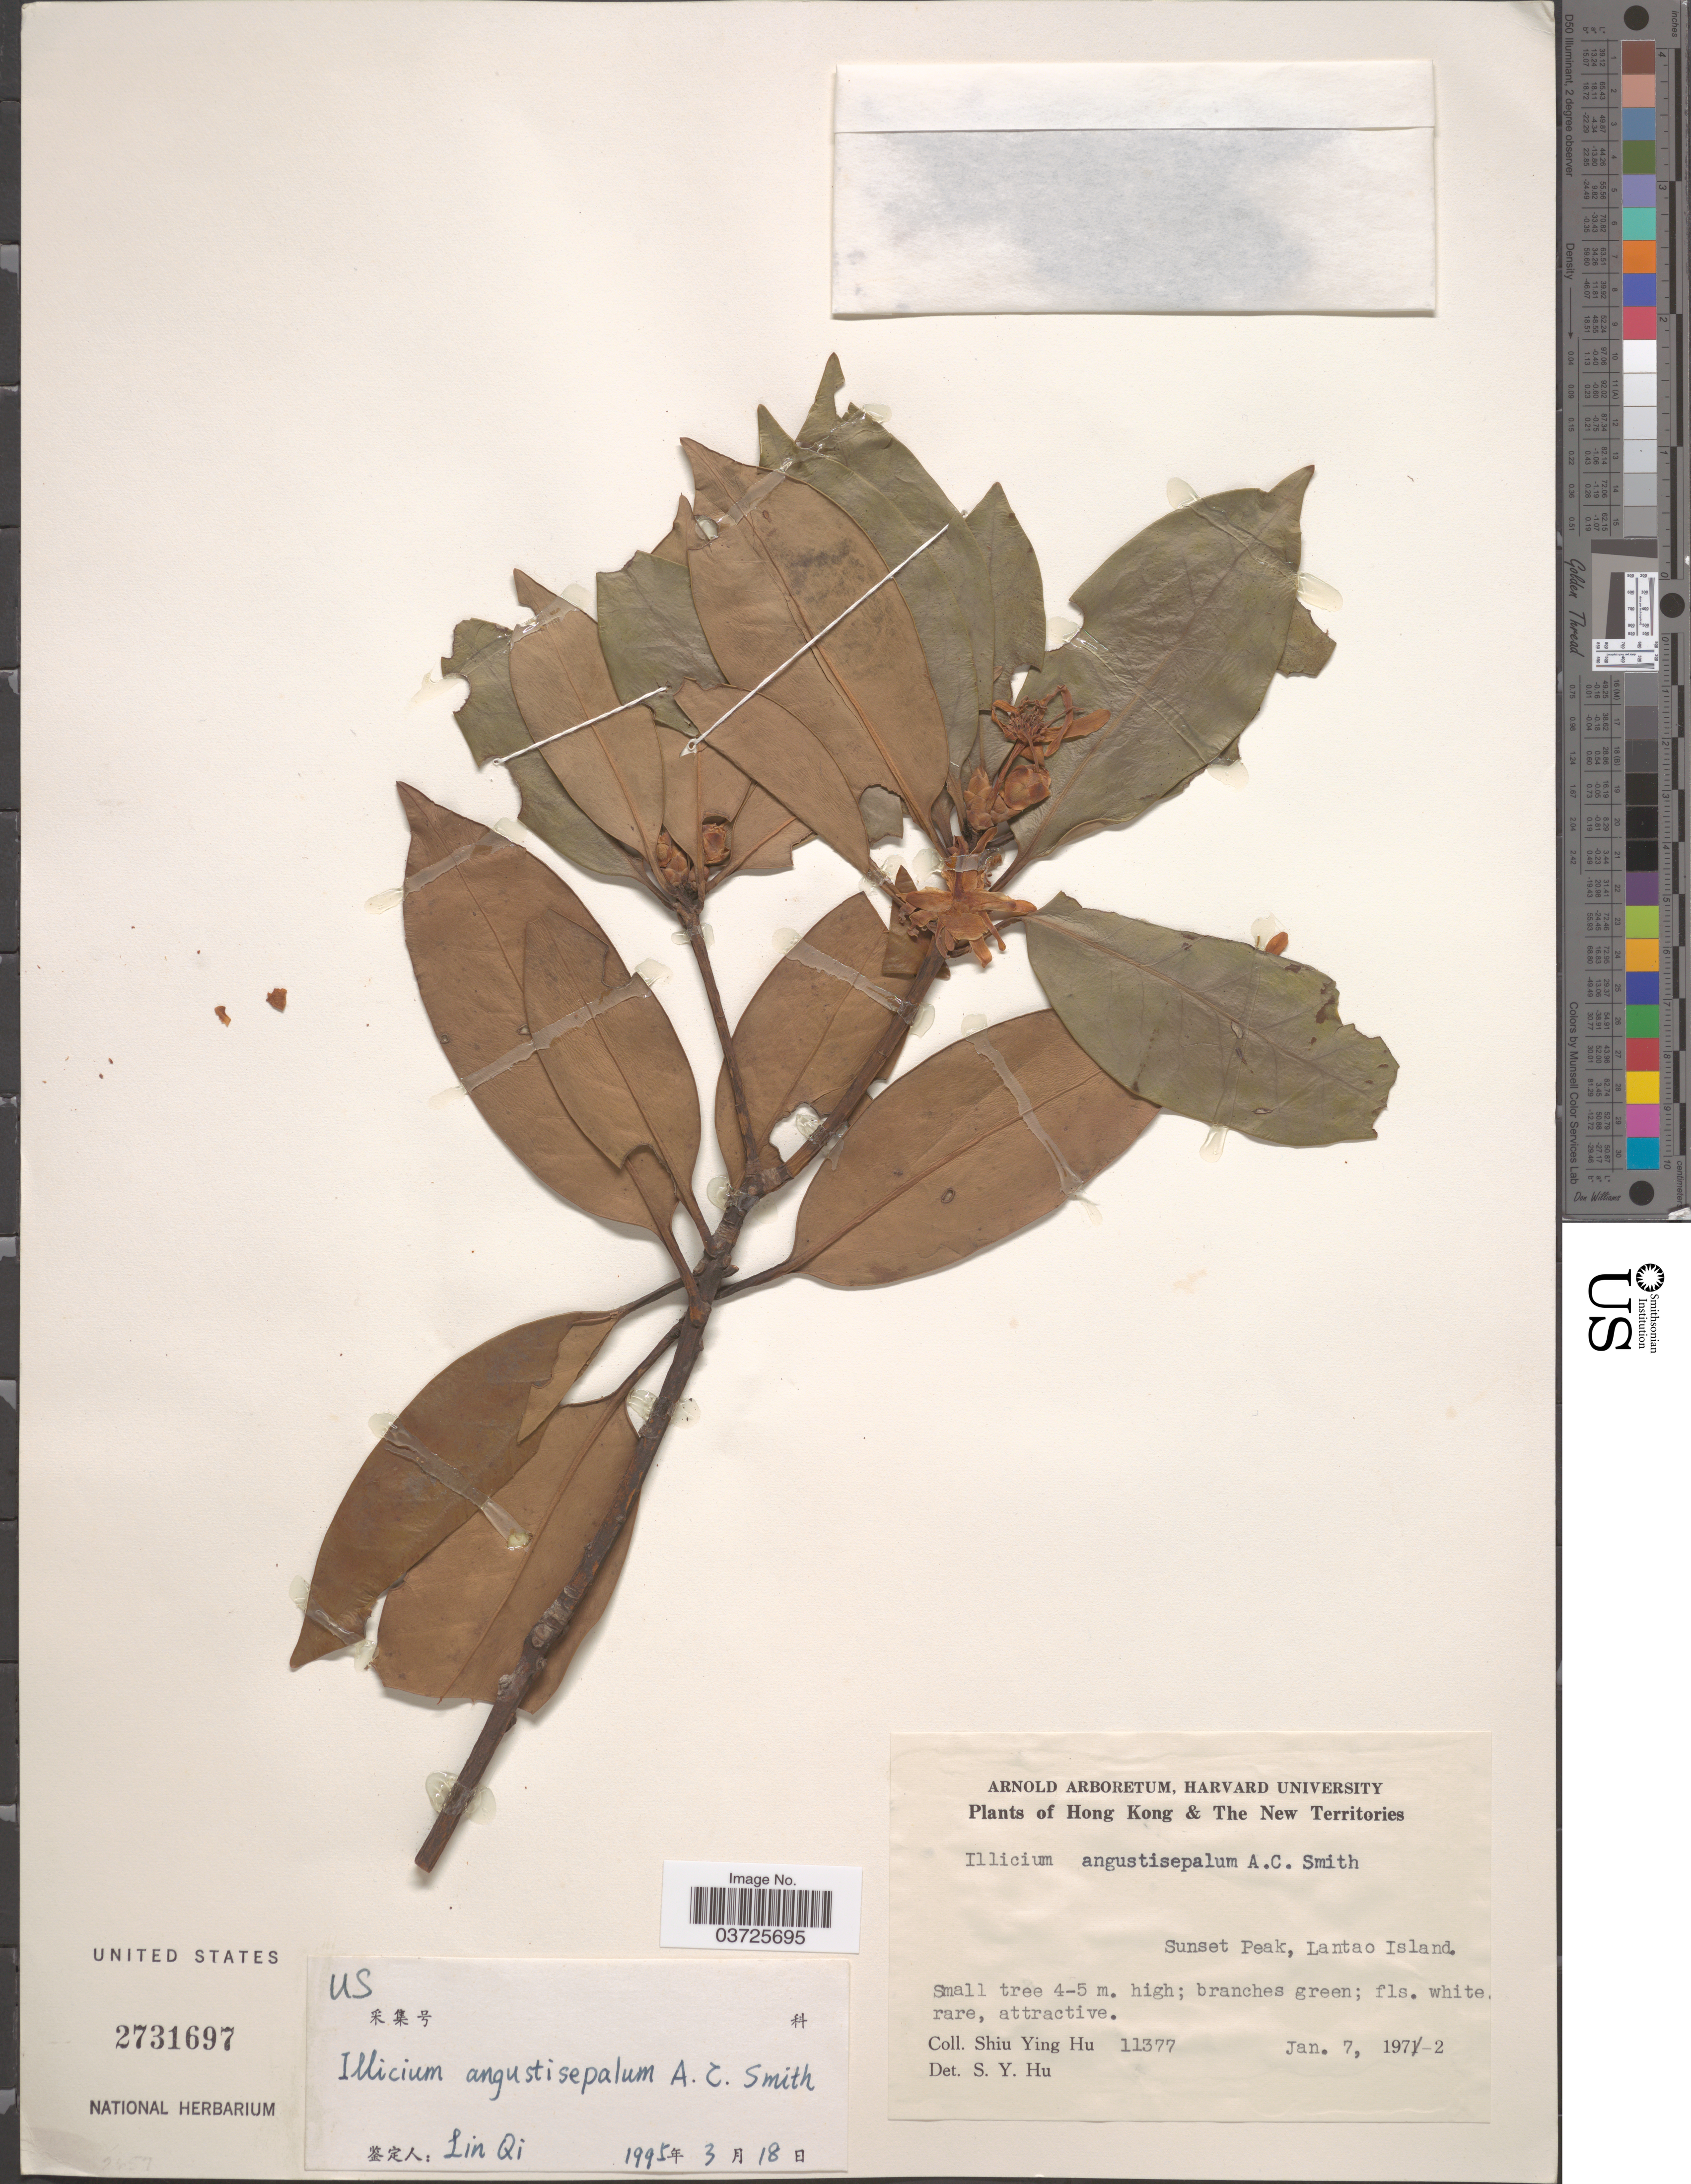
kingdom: Plantae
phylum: Tracheophyta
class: Magnoliopsida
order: Austrobaileyales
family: Schisandraceae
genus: Illicium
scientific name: Illicium angustisepalum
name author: A.C. Sm.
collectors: S. Y. Hu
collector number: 11377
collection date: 1972-01-07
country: China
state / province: Hong Kong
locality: The New Territories. Sunset Peak, Lantao Island.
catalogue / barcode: US 2731697